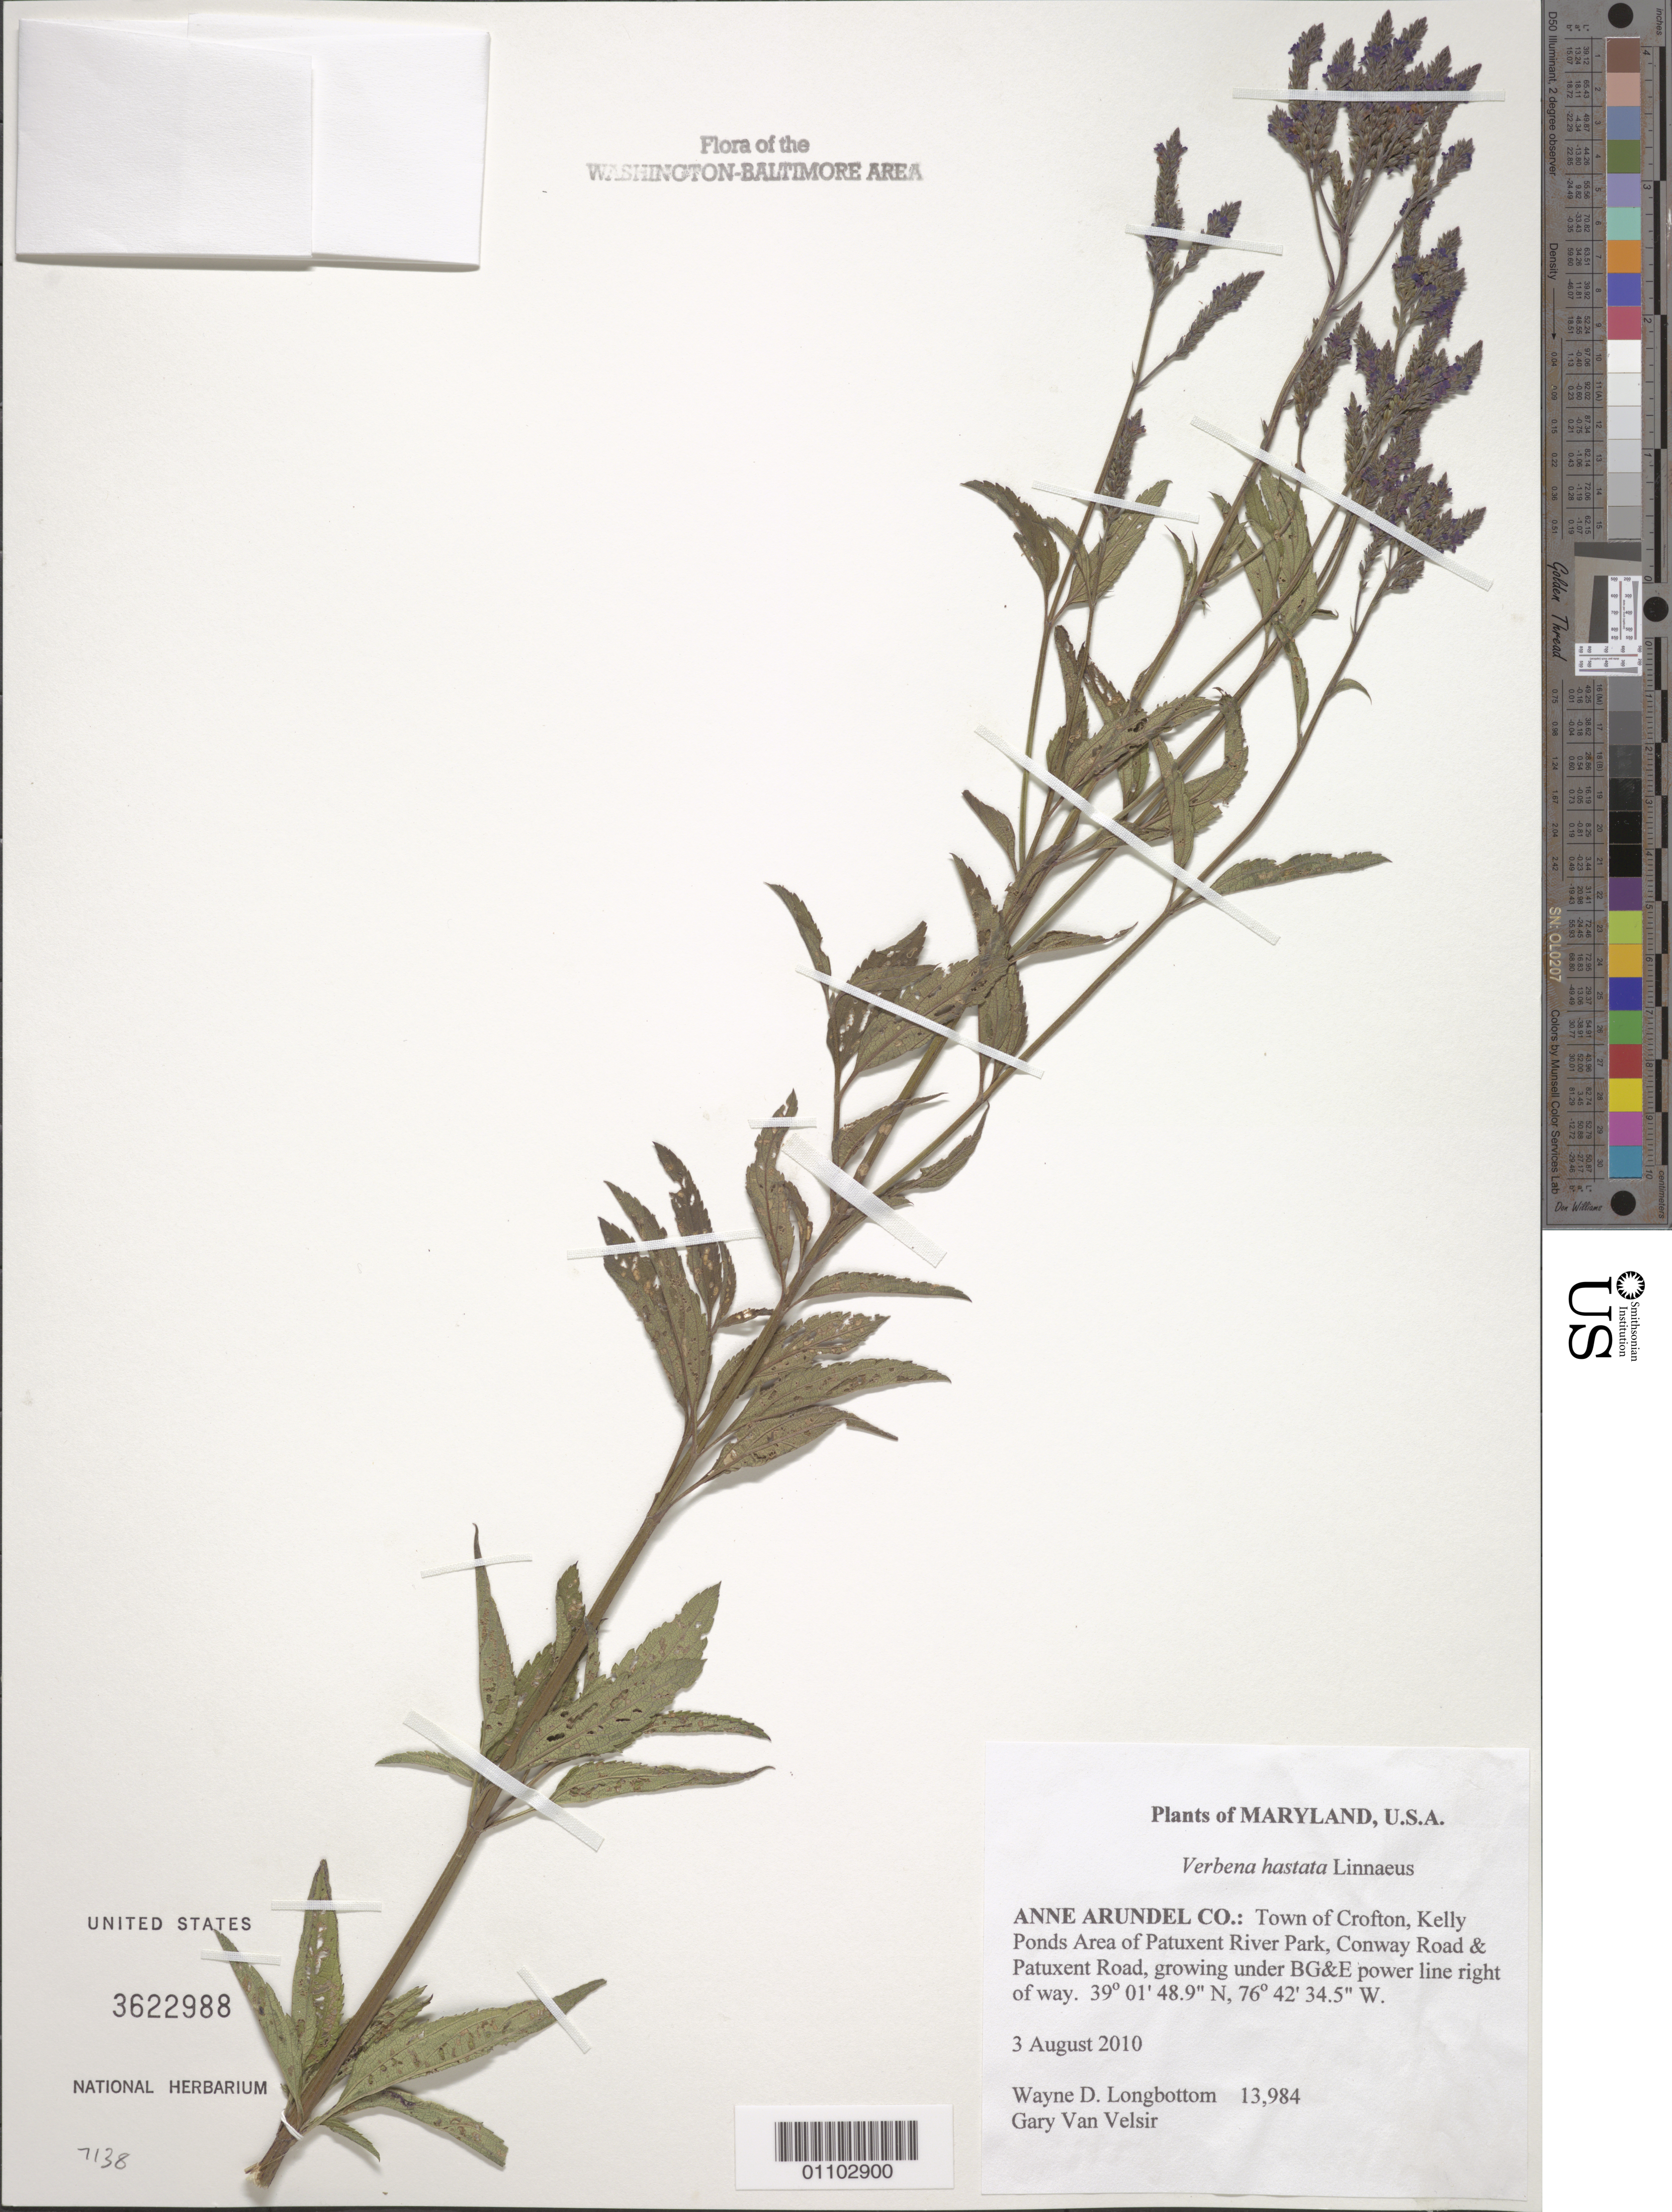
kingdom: Plantae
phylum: Tracheophyta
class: Magnoliopsida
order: Lamiales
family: Verbenaceae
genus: Verbena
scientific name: Verbena hastata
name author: L.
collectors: W. D. Longbottom & G. Van Velsir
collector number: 13984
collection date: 2010-08-03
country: United States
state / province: Maryland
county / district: Anne Arundel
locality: Town of Crofton, Kelly Ponds Area of Patuxent River Park, Conway Road & Patuxent Road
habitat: Growing under BG&E power line right of way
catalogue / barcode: US 3622988